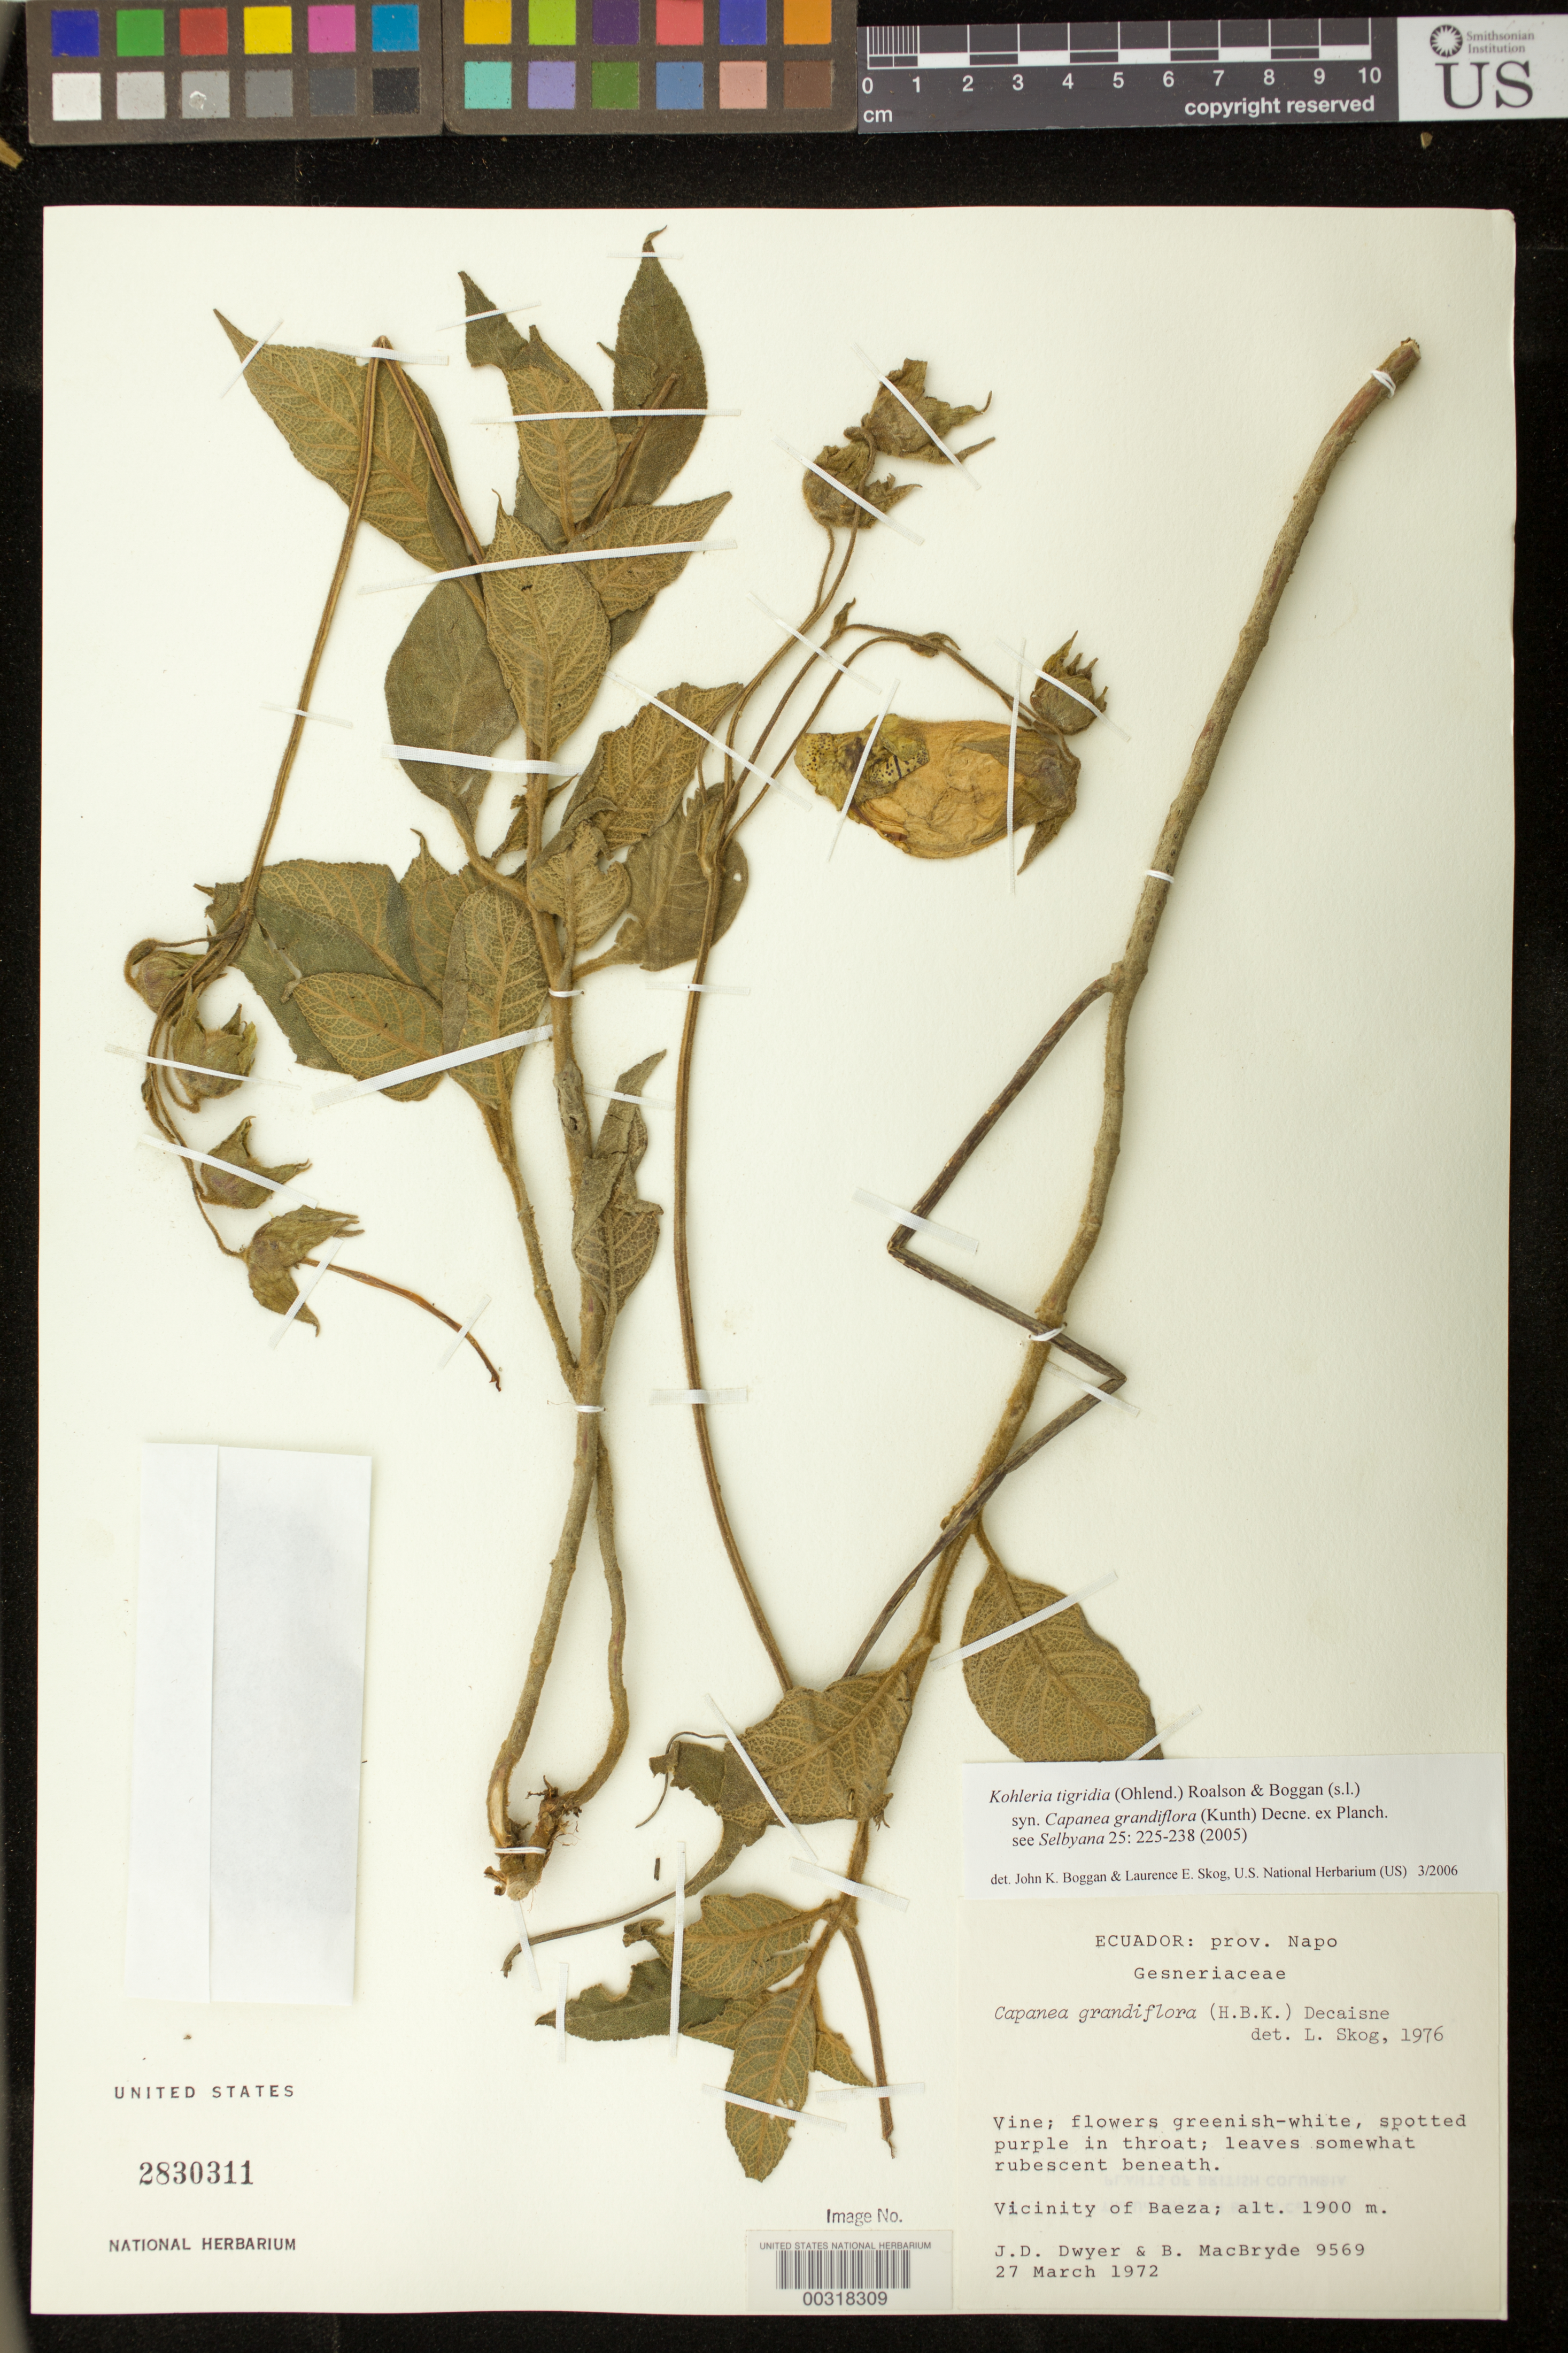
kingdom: Plantae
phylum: Tracheophyta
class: Magnoliopsida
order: Lamiales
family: Gesneriaceae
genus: Kohleria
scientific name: Kohleria tigridia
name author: (Ohlend.) Roalson & Boggan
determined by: Boggan, J. K.; Skog, L. E.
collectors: J. D. Dwyer & B. MacBryde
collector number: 9569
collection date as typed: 27 Mar 1972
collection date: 1972-03-27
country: Ecuador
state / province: Napo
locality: Vicinity of Baeza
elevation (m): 1900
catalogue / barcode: US 2830311